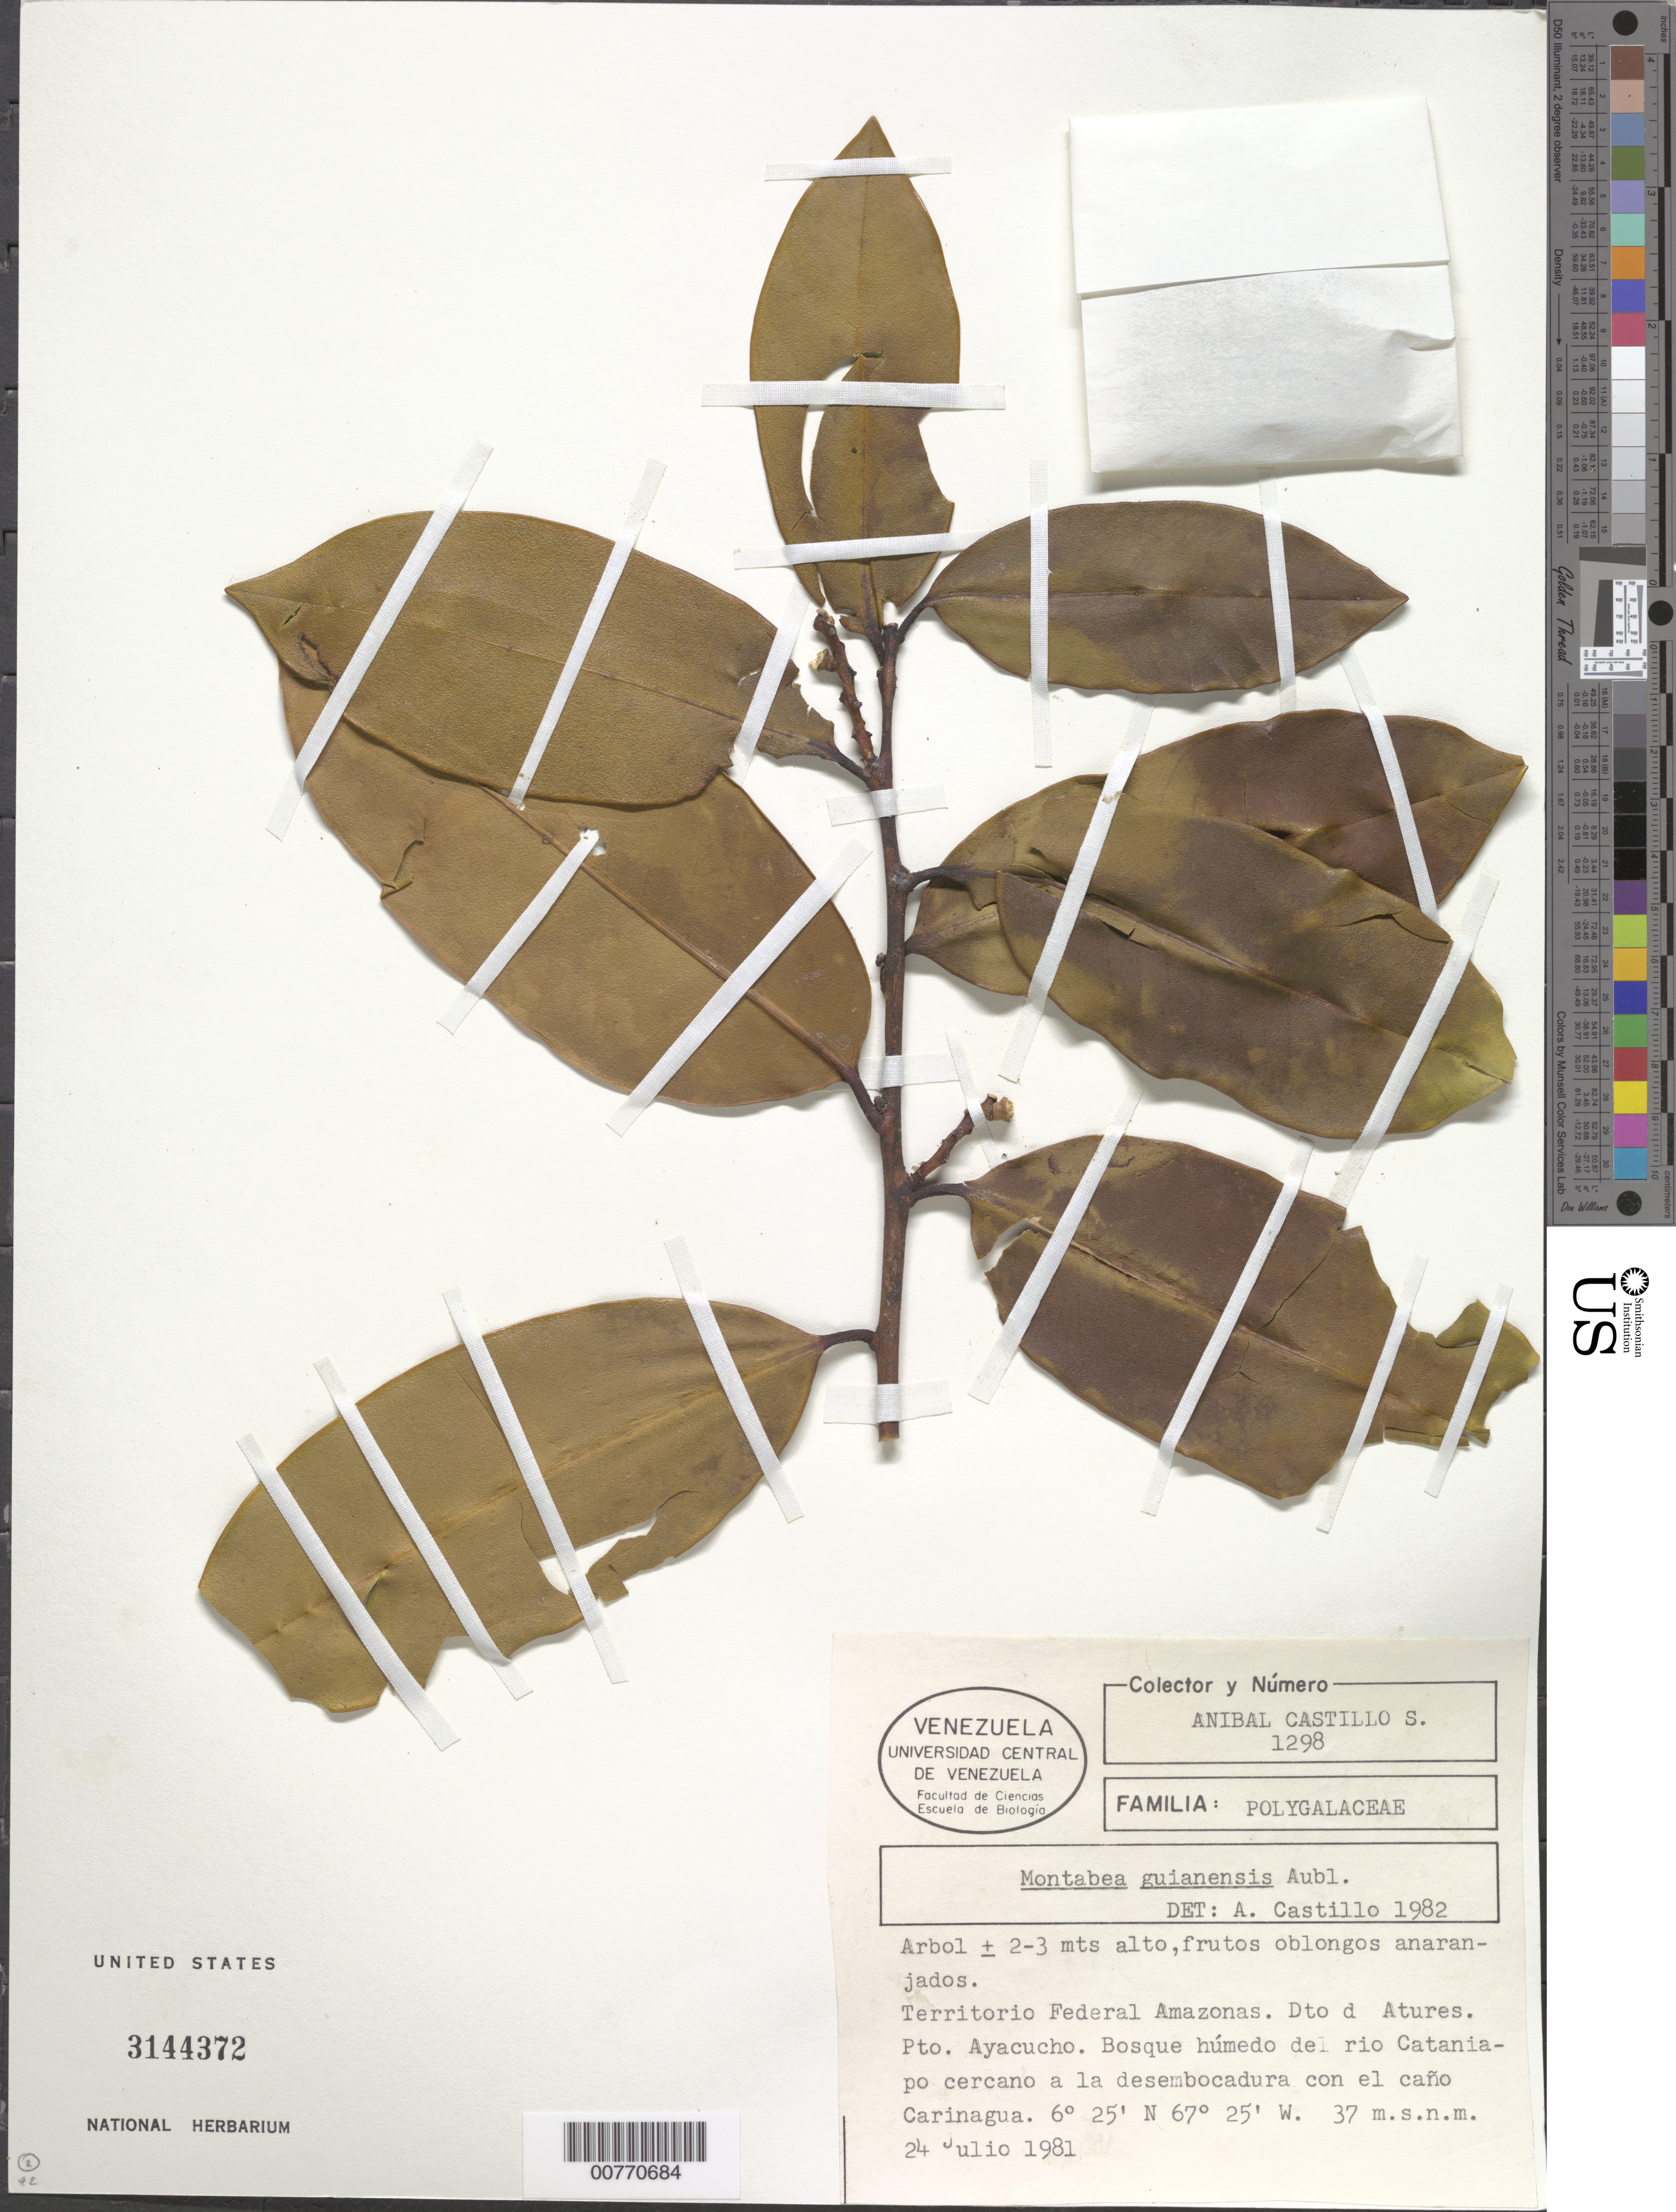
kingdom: Plantae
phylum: Tracheophyta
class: Magnoliopsida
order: Fabales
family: Polygalaceae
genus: Moutabea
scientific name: Moutabea sp.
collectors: A. Castillo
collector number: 1298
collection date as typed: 24-Jul-81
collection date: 1981-07-24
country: Venezuela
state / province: Amazonas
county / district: Atures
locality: Puerto Ayacucho, Río Cataniapo at Caño Carinagua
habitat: Wet forest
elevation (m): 37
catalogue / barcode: US 3144372